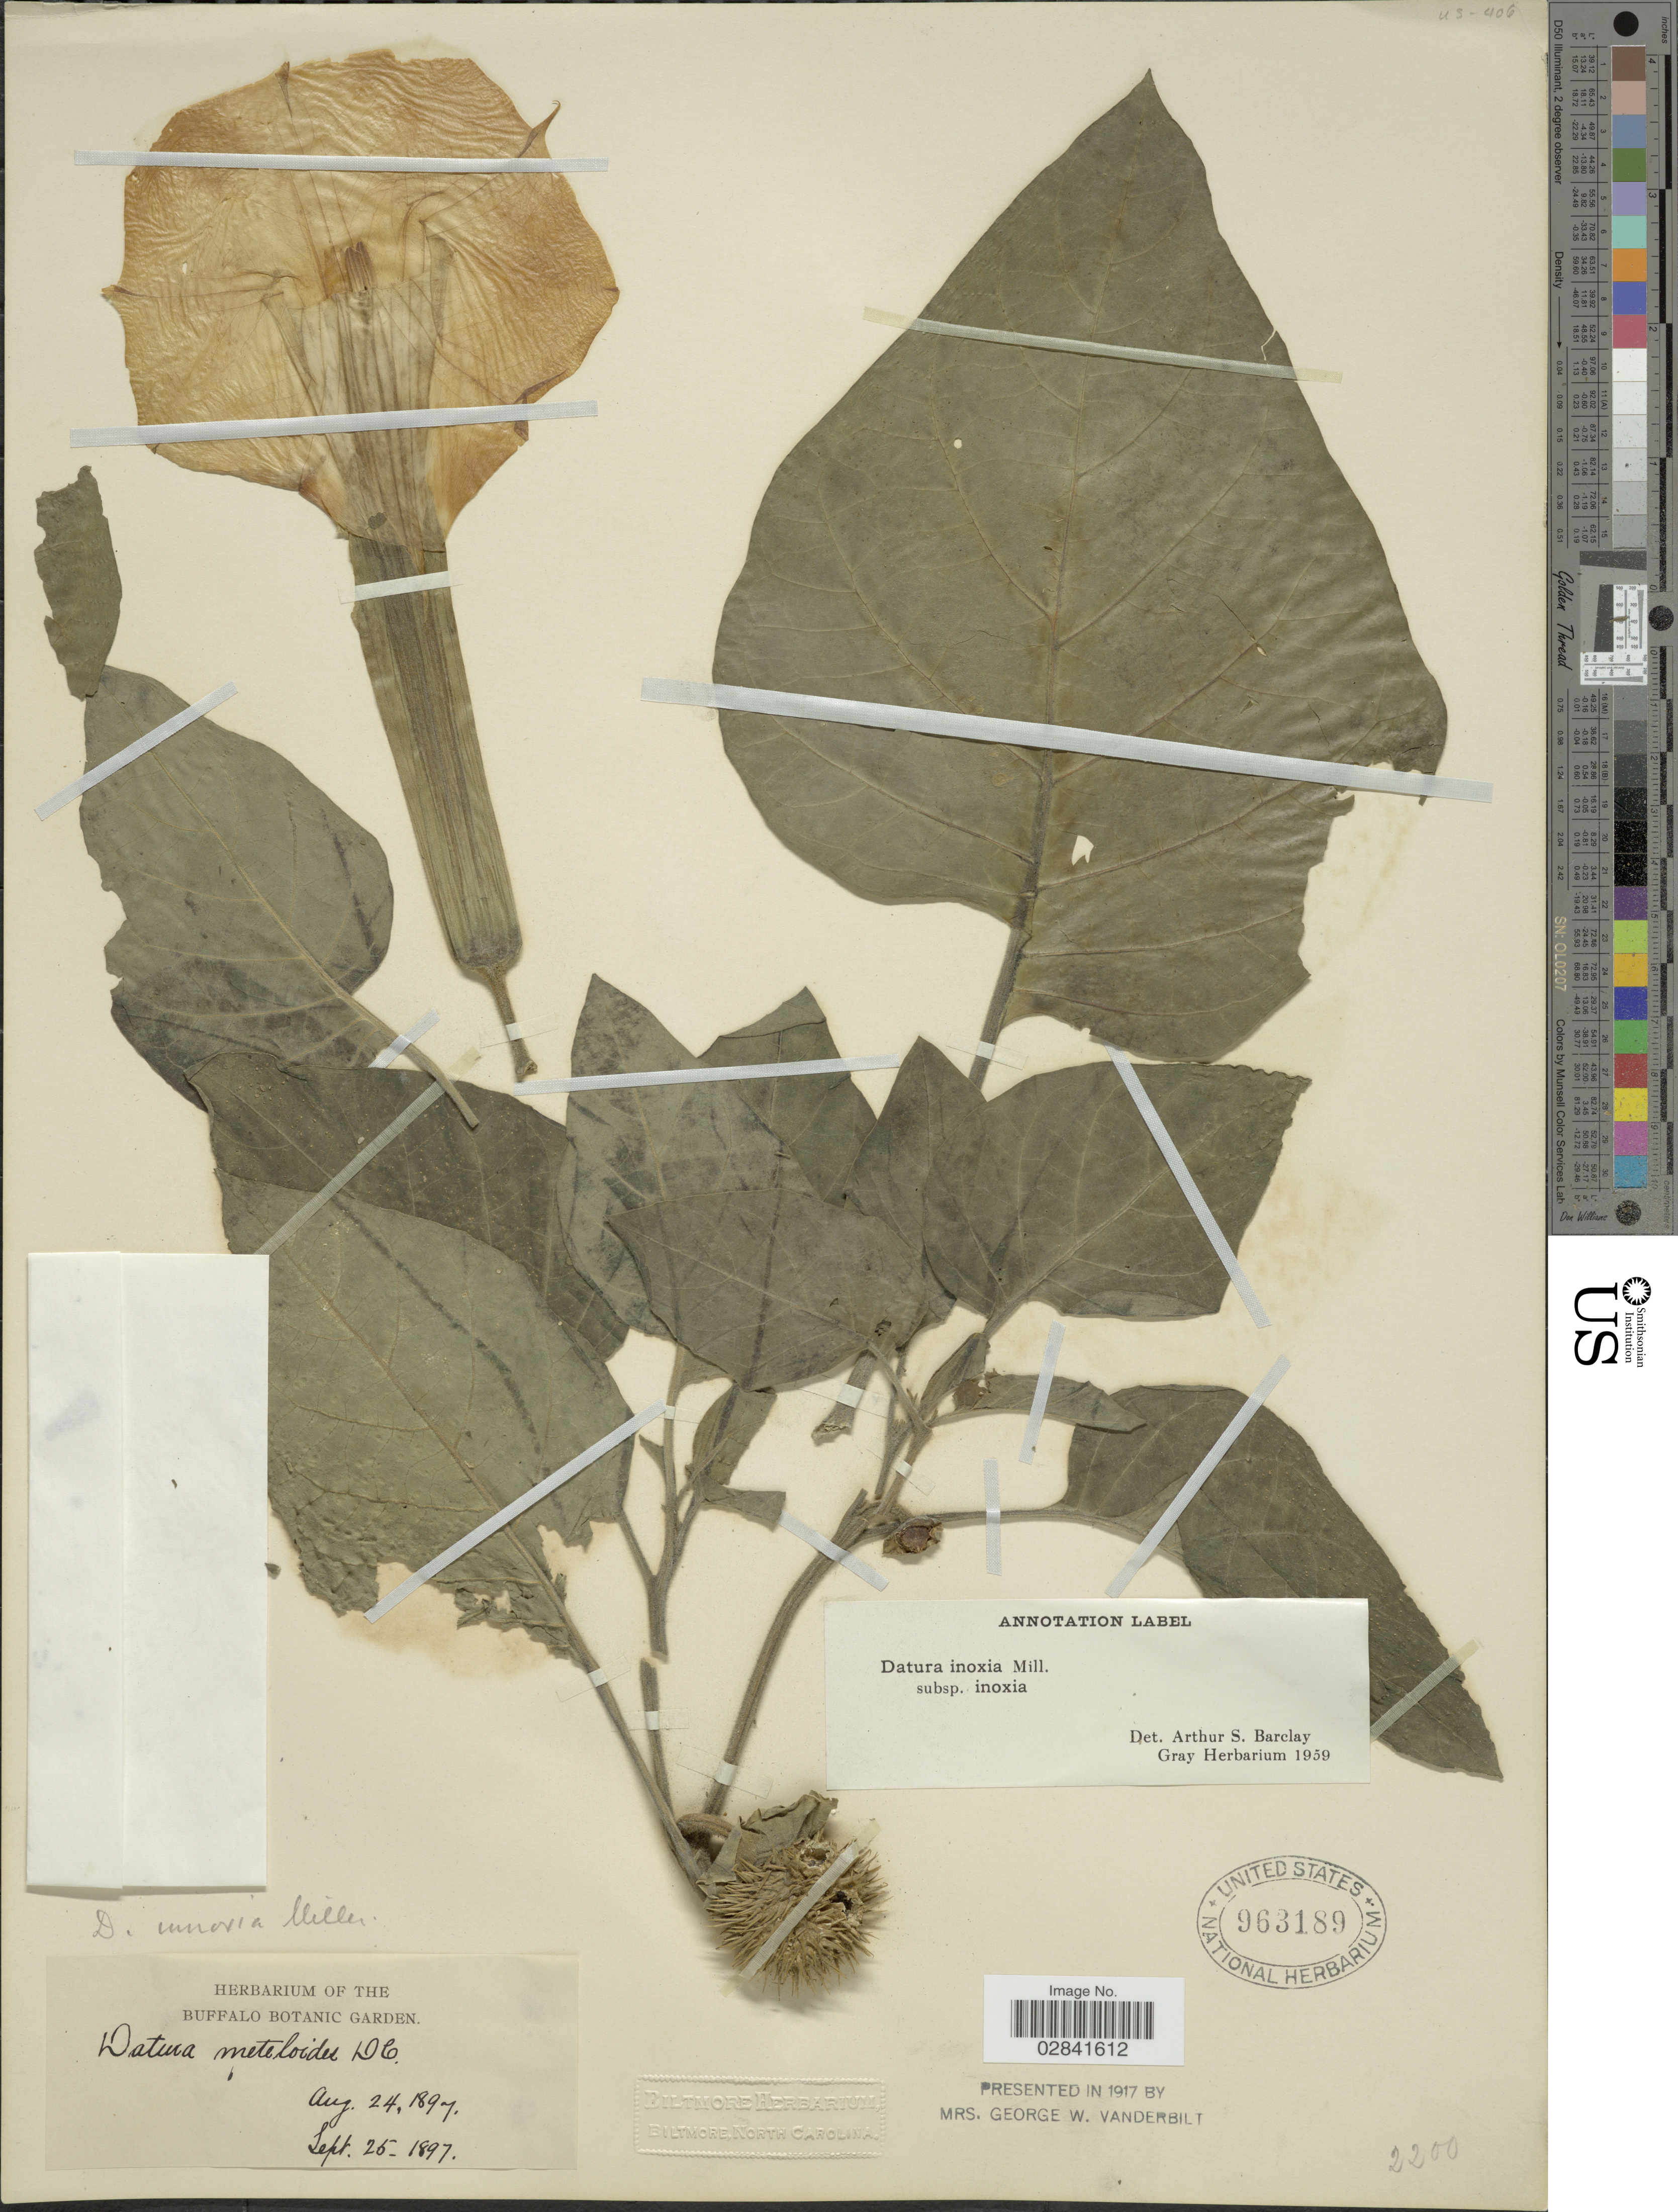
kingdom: Plantae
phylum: Tracheophyta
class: Magnoliopsida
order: Solanales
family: Solanaceae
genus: Datura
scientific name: Datura innoxia subsp. innoxia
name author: Mill.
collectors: ex herb. Buffalo Botanic Garden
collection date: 1897-08-24/1897-09-25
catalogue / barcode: US 963189